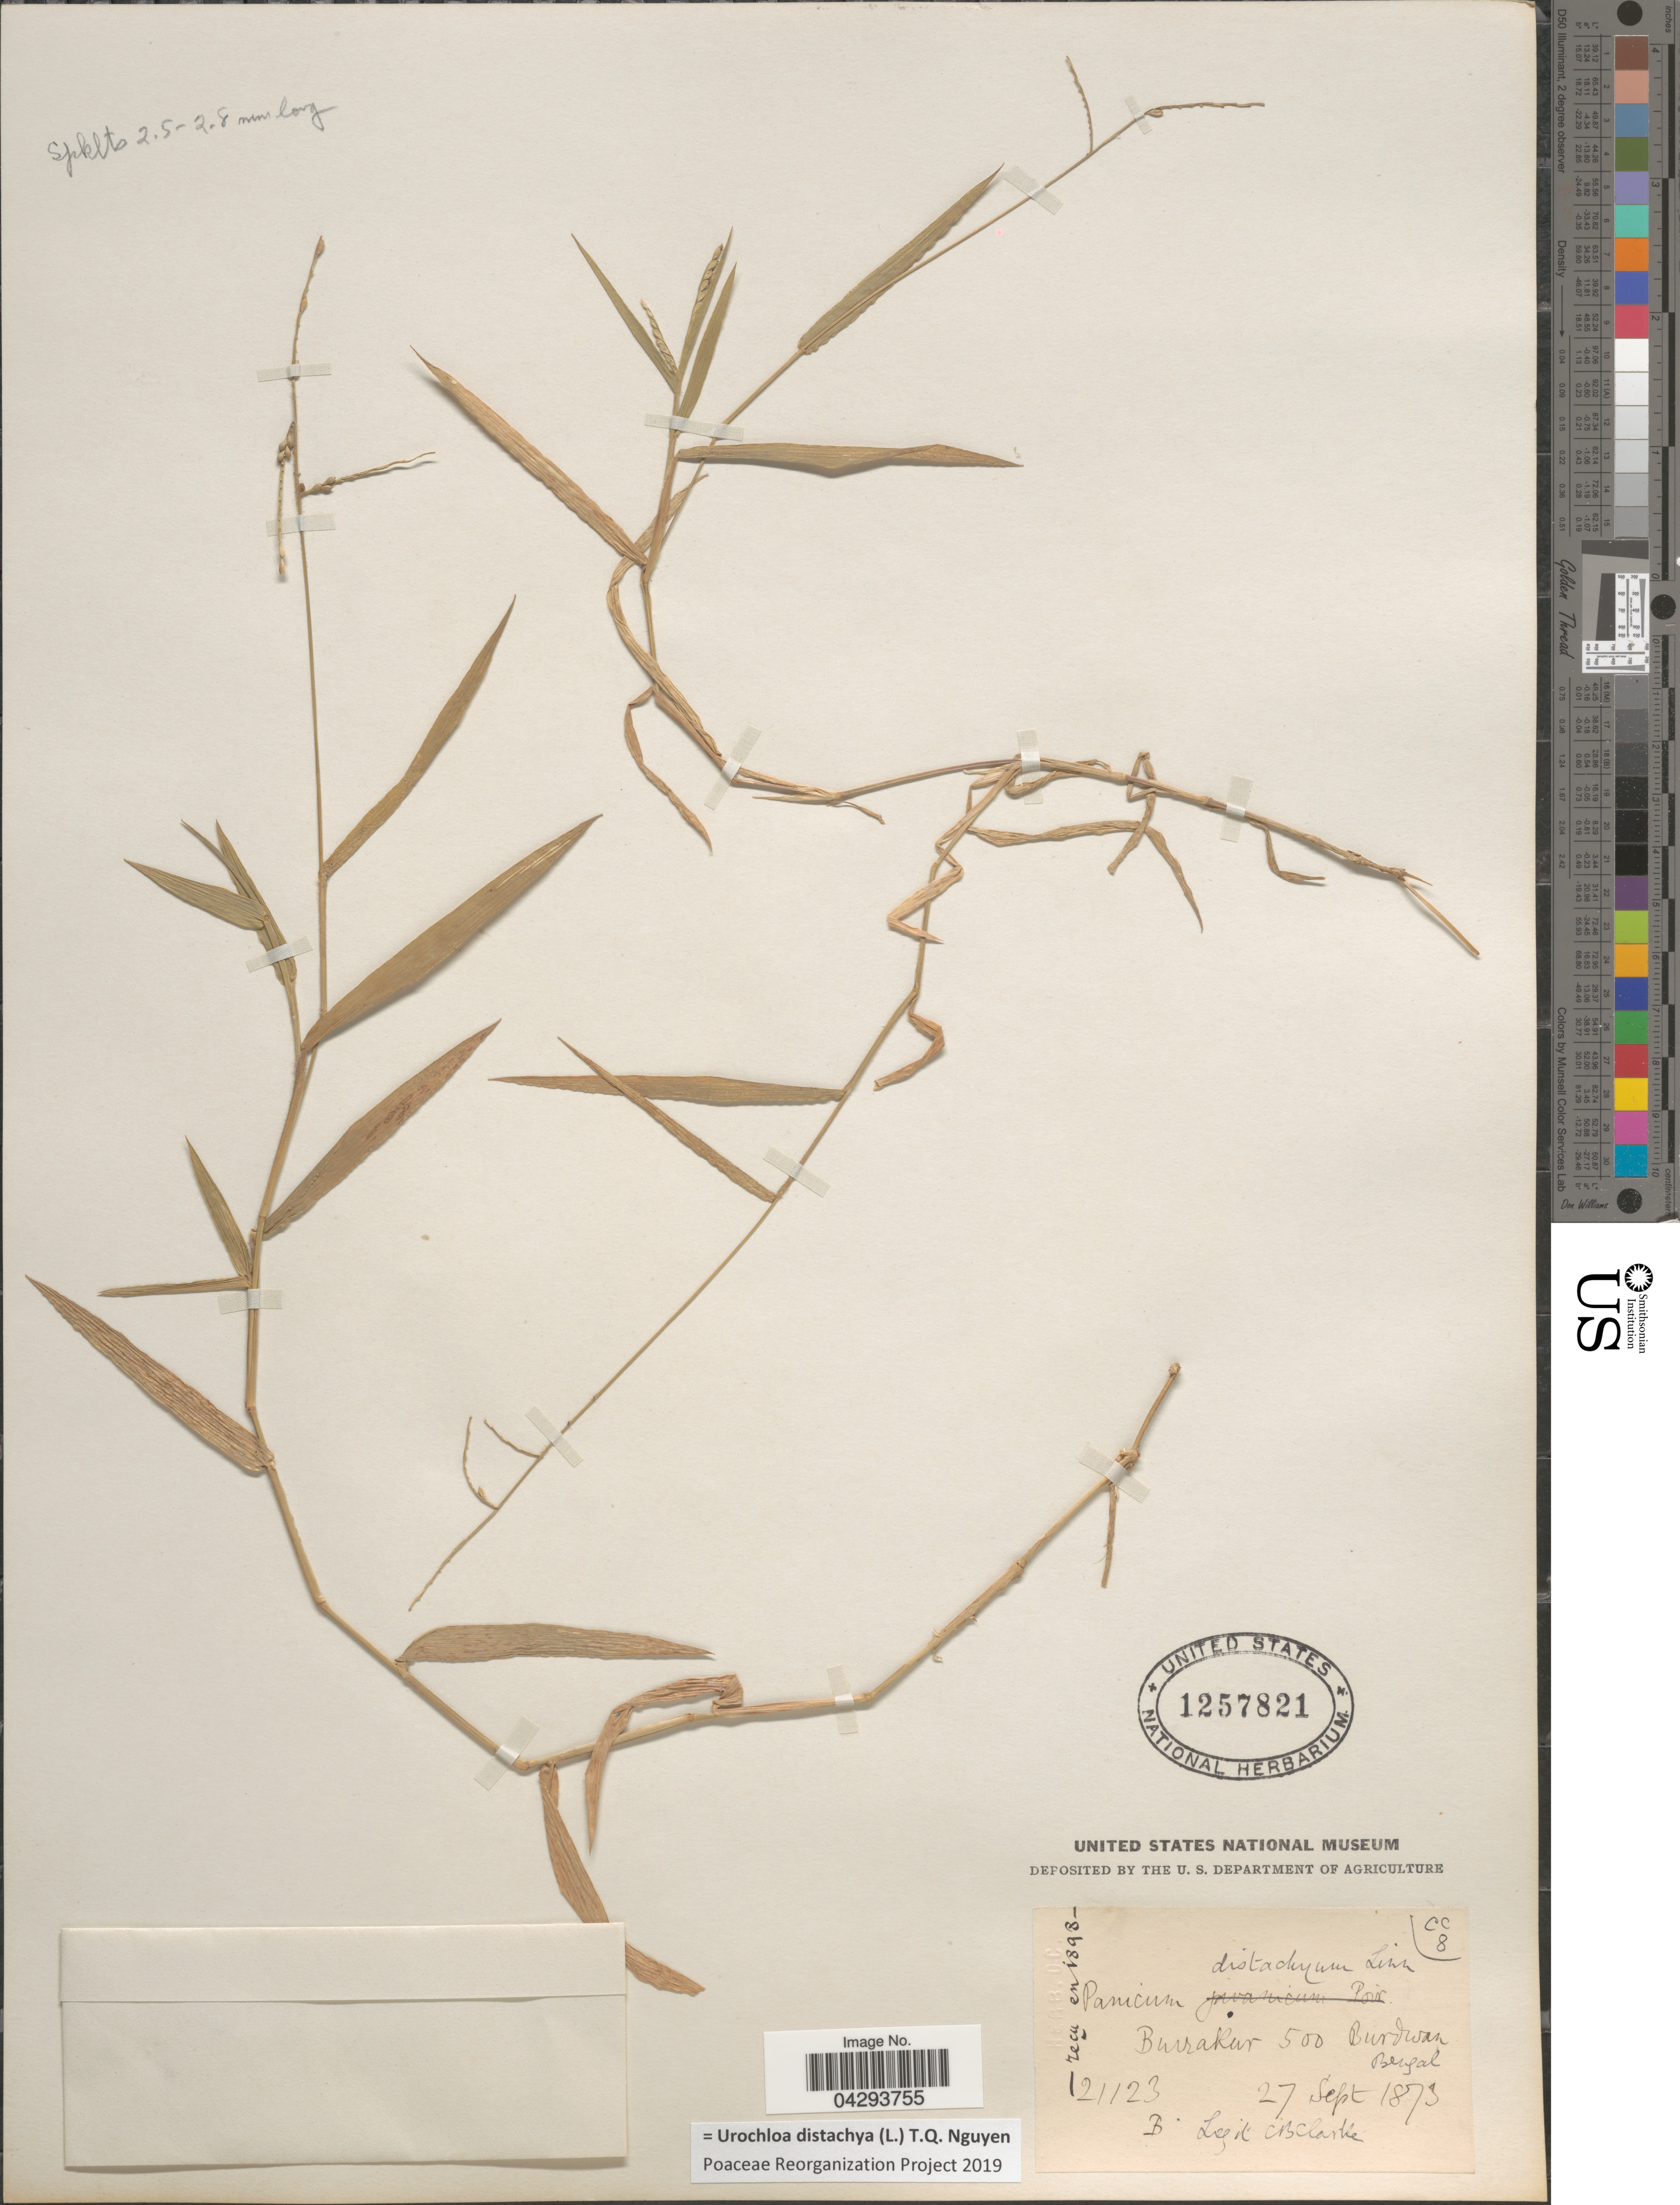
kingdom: Plantae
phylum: Tracheophyta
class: Liliopsida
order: Poales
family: Poaceae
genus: Urochloa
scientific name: Urochloa distachya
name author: (L.) T.Q. Nguyen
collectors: C. B. Clarke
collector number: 21123B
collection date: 1873-09-27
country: India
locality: Burrakur. Burdwan, Bengal.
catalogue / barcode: US 1257821